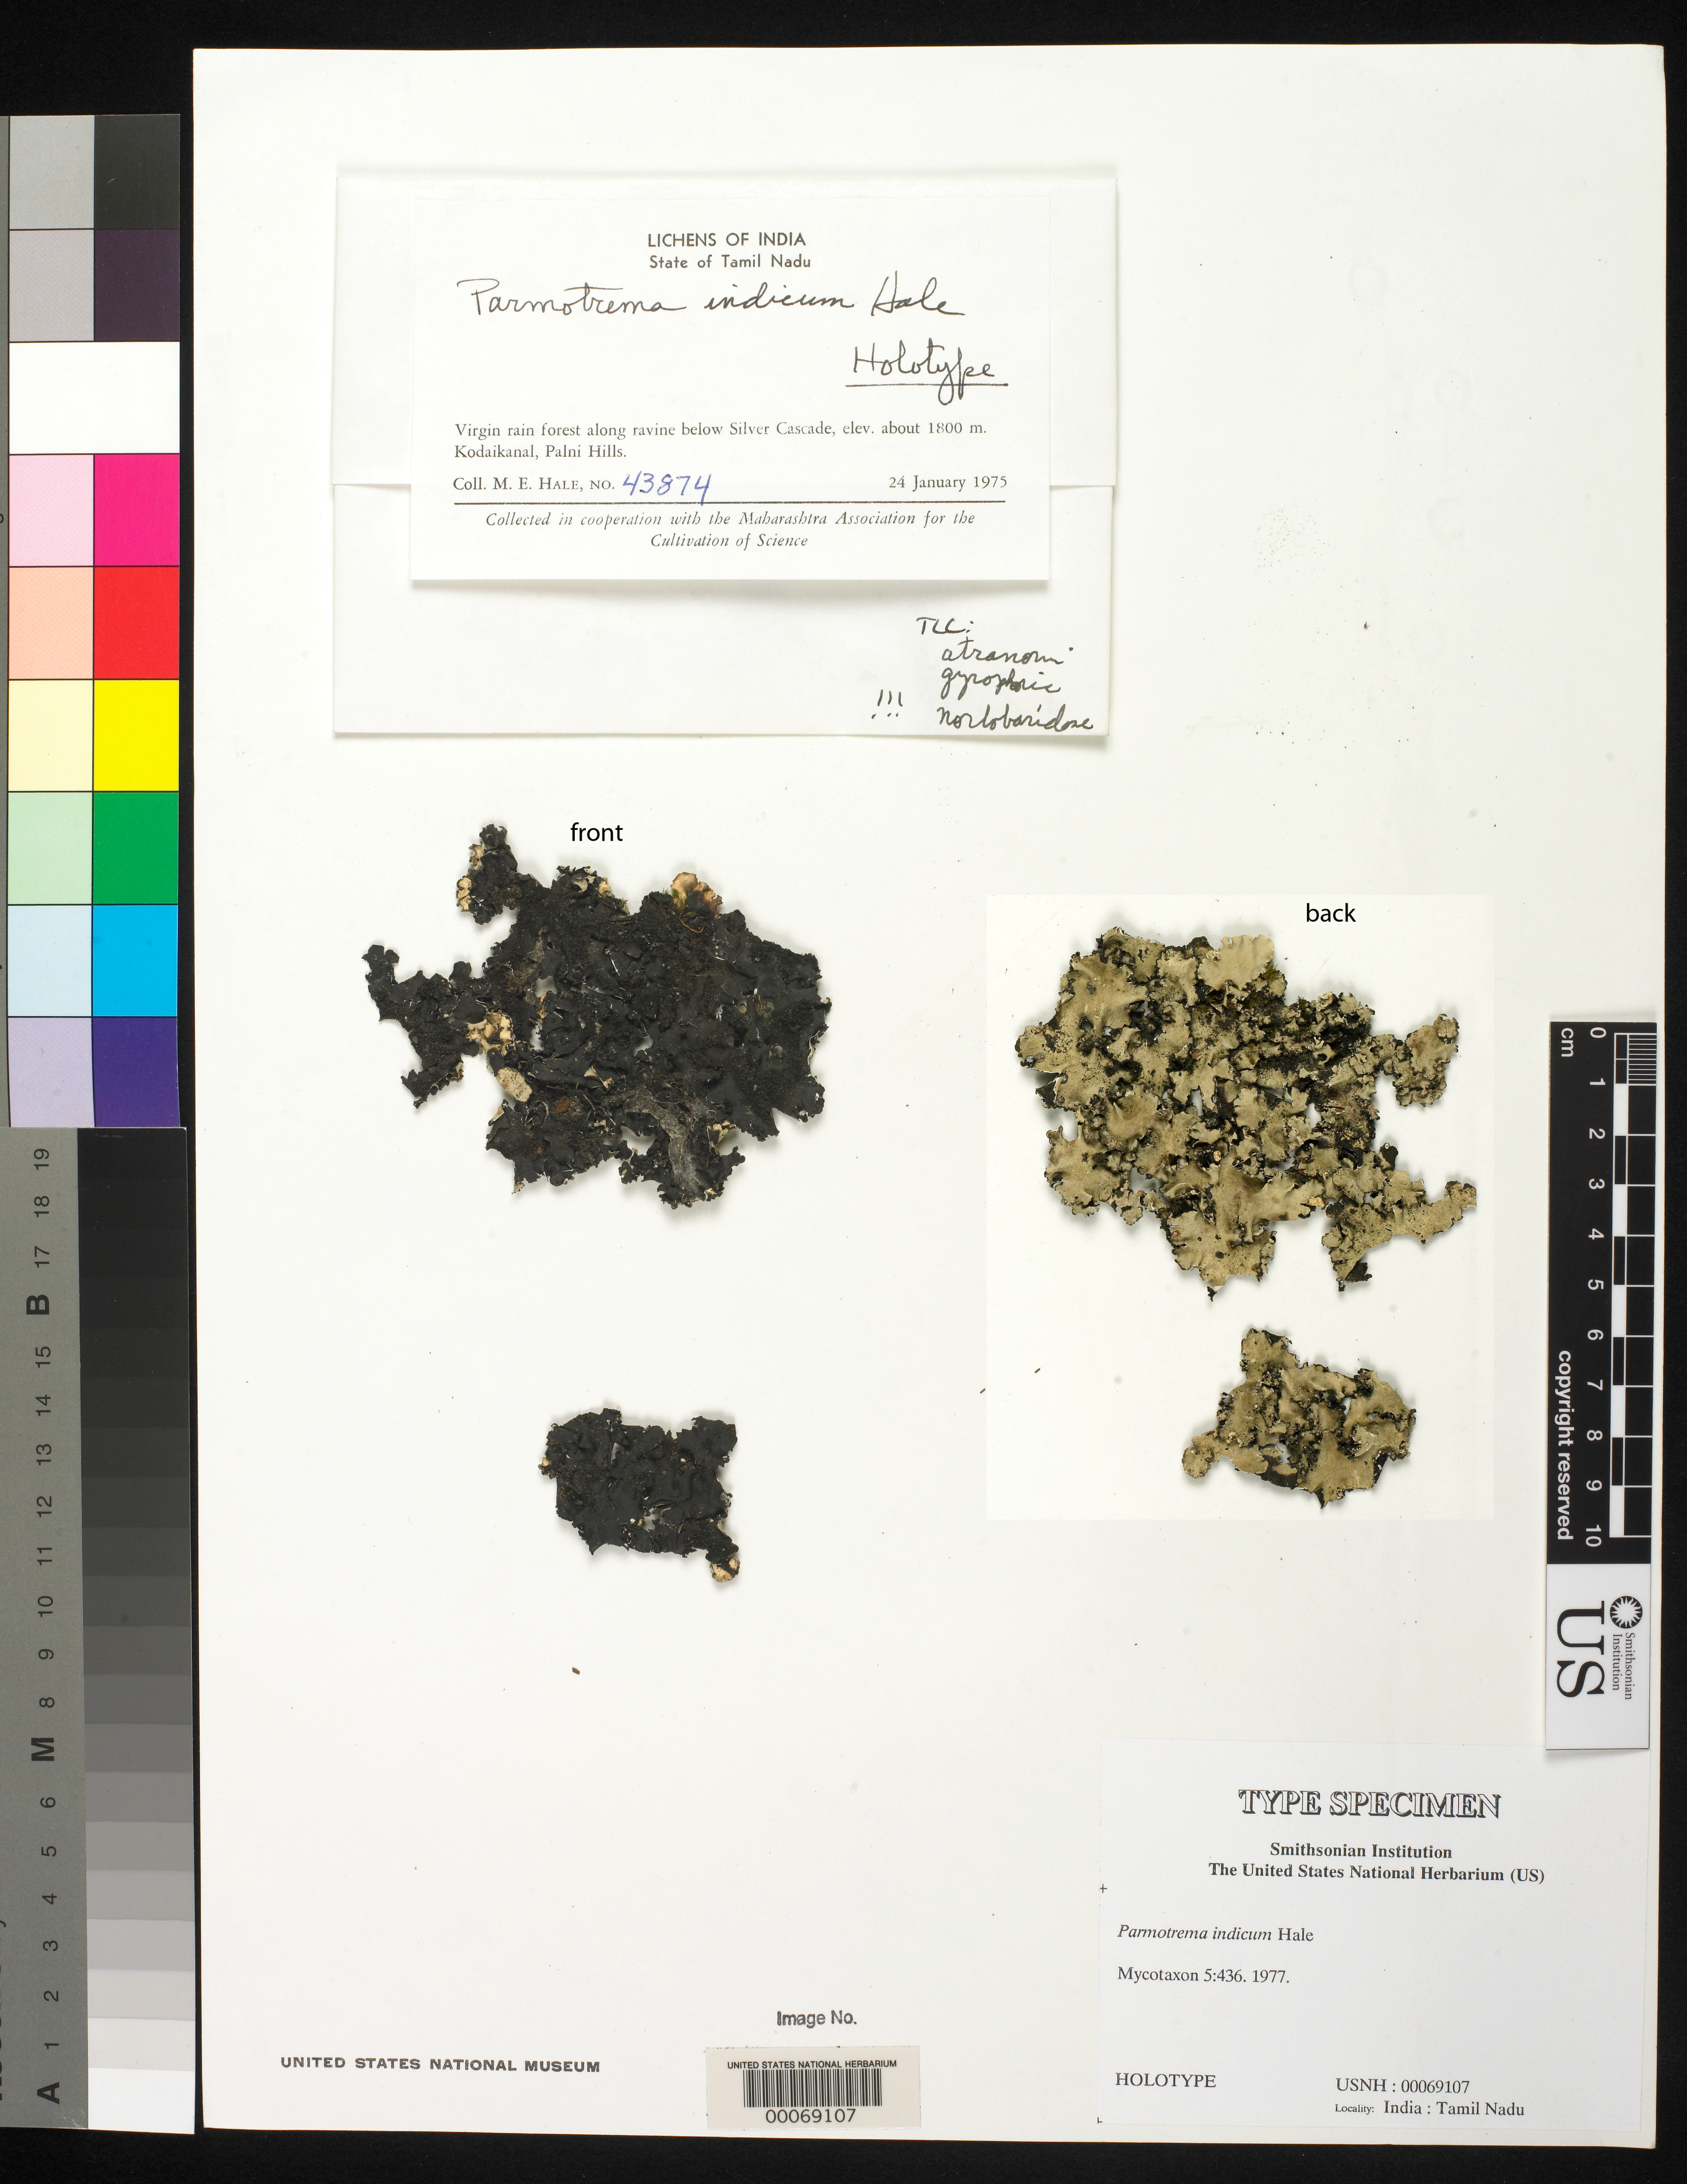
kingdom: Fungi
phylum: Ascomycota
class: Lecanoromycetes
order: Lecanorales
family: Parmeliaceae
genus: Parmotrema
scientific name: Parmotrema indicum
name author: Hale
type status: Holotype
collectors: M. Hale & P. G. Patwardhan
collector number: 43874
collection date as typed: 24 Jan 1975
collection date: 1975-01-24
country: India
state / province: Tamil Nadu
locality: Below Silver Cascade, Kodaikanal, Palni Hills.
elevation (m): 1800